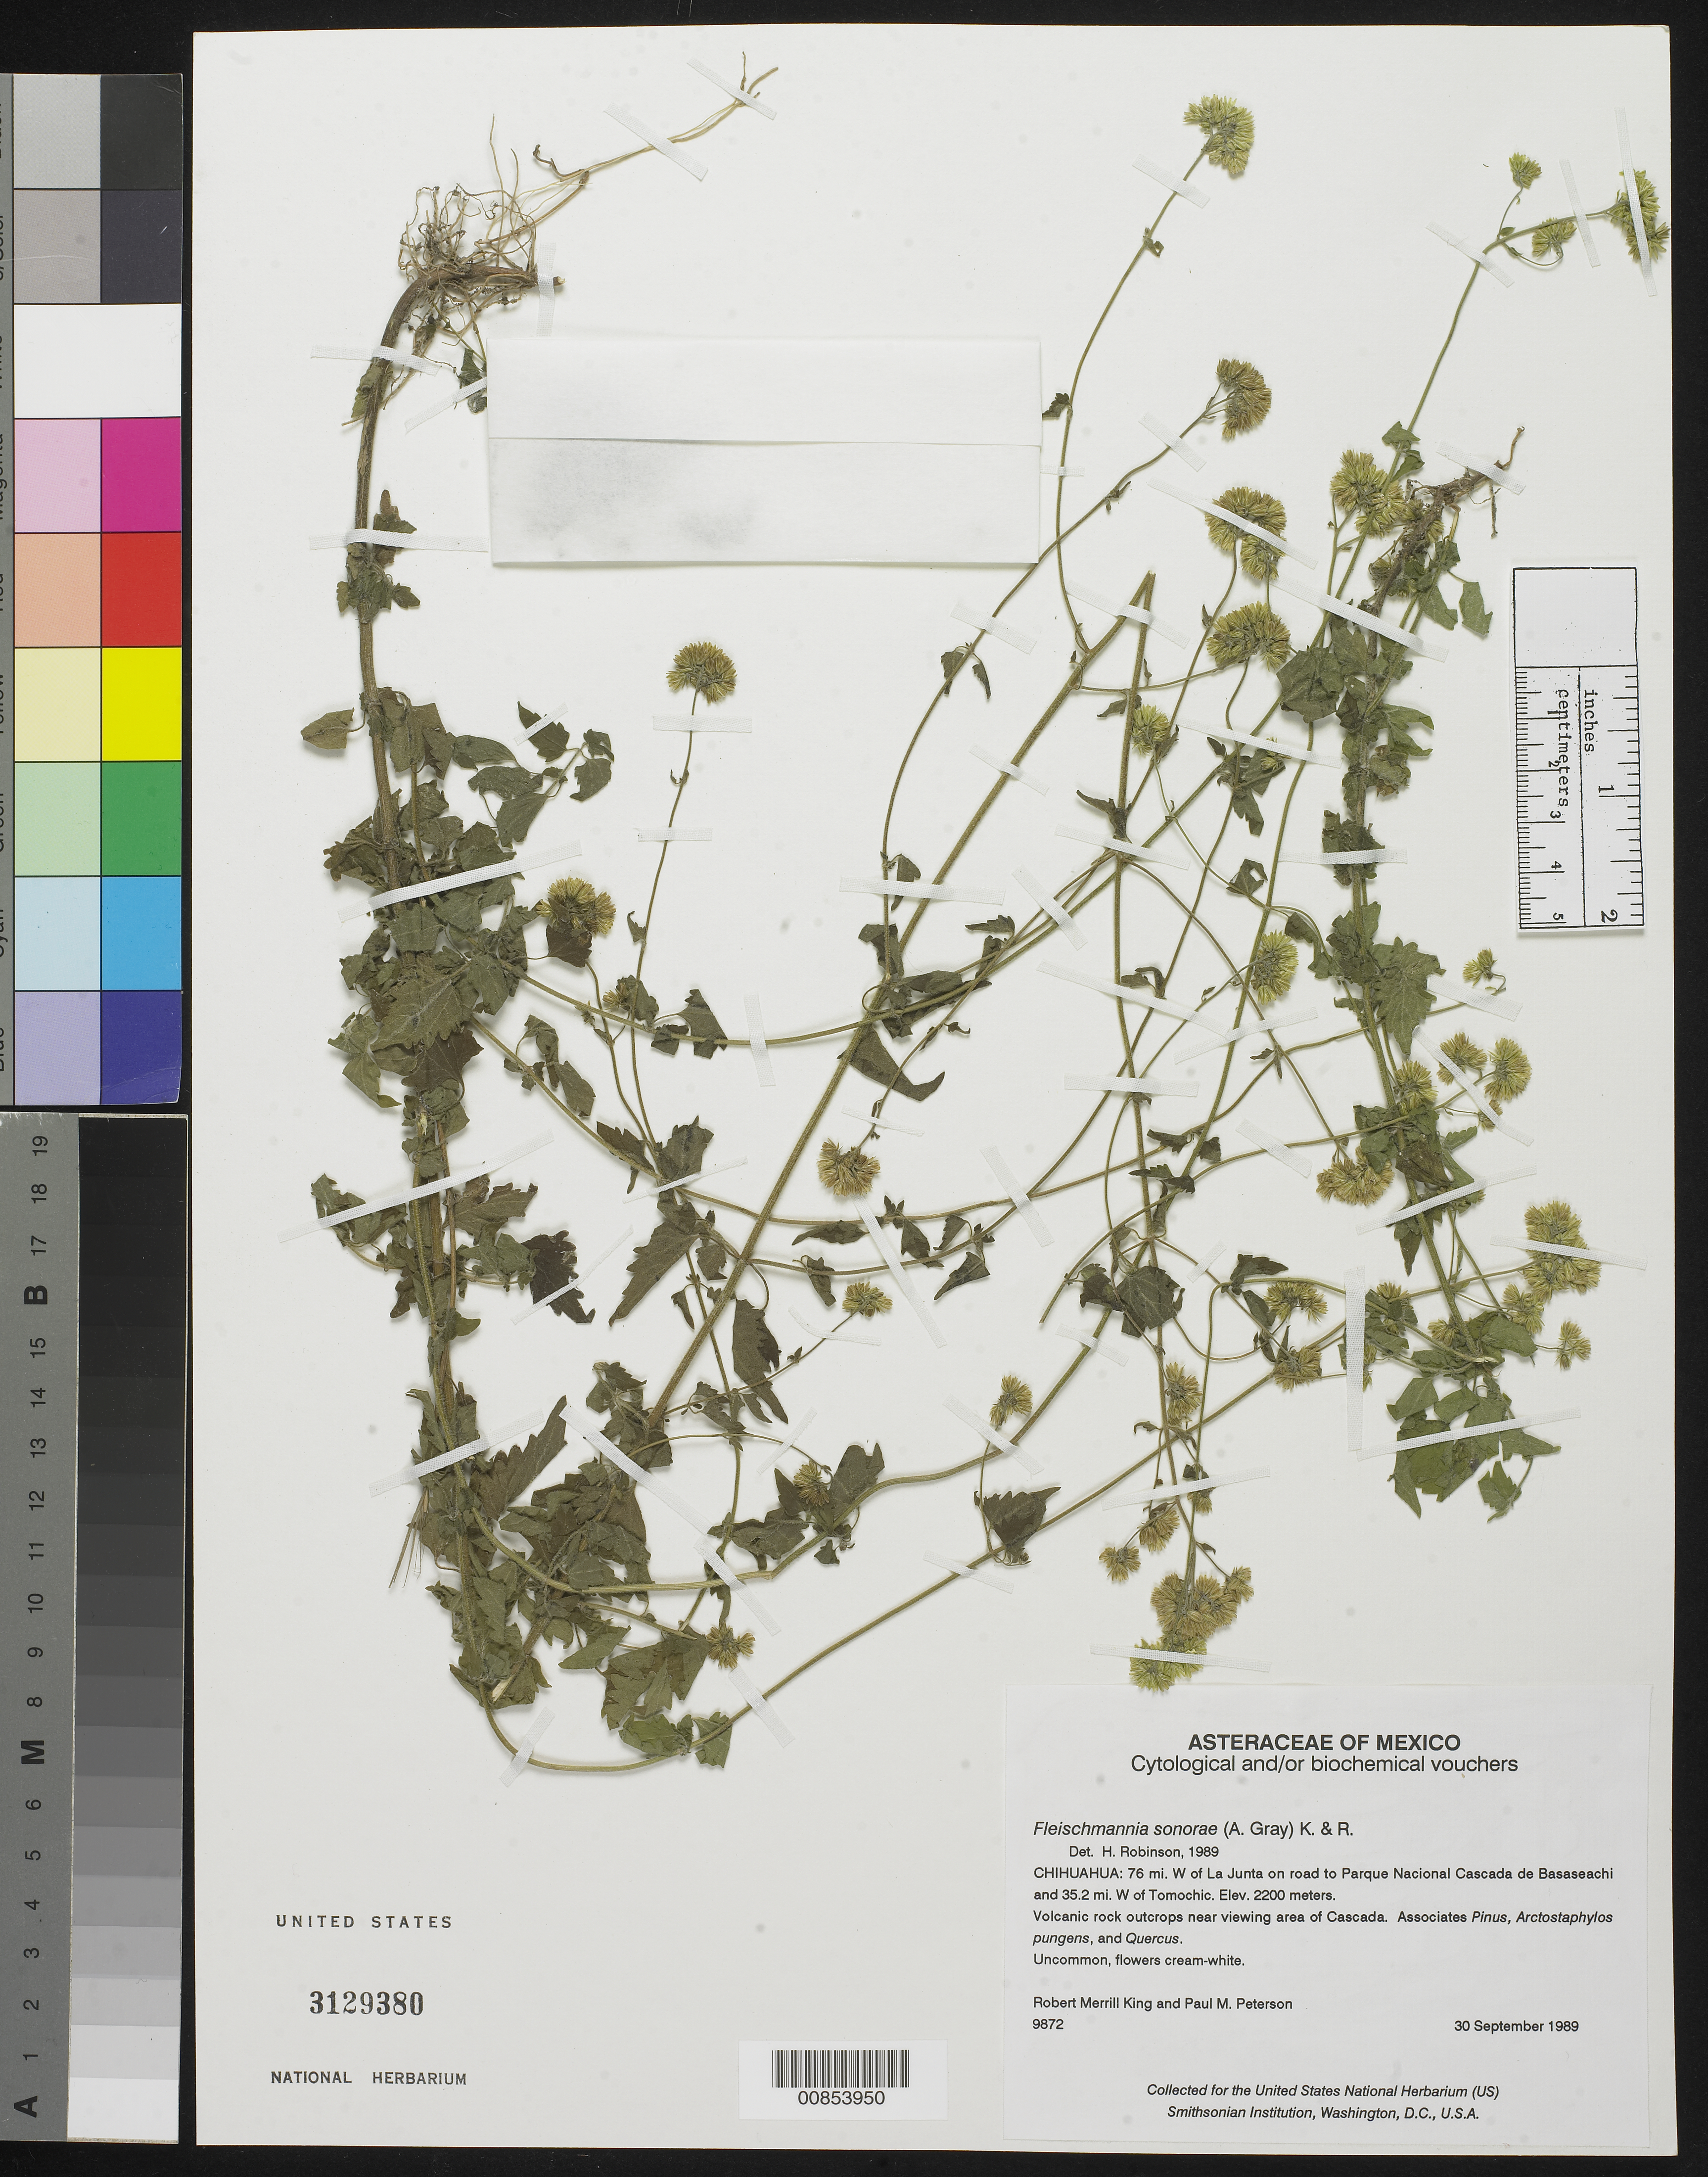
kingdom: Plantae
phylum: Tracheophyta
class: Magnoliopsida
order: Asterales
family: Asteraceae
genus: Fleischmannia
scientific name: Fleischmannia sonorae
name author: (A. Gray) R.M. King & H. Rob.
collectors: R. M. King & P. M. Peterson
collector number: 9872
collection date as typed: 30 Sep 1989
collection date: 1989-09-30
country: Mexico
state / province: Chihuahua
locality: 76 mi. W of La Junta on road to Parque Nacional Cascada de Basaseachic and 35.2 mi. W. of Tomochic. Near viewing area of Cascada.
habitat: Volcanic rock outcrops. Associates Pinus, Arctostaphylos pungens, and Quercus.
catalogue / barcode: US 3129380